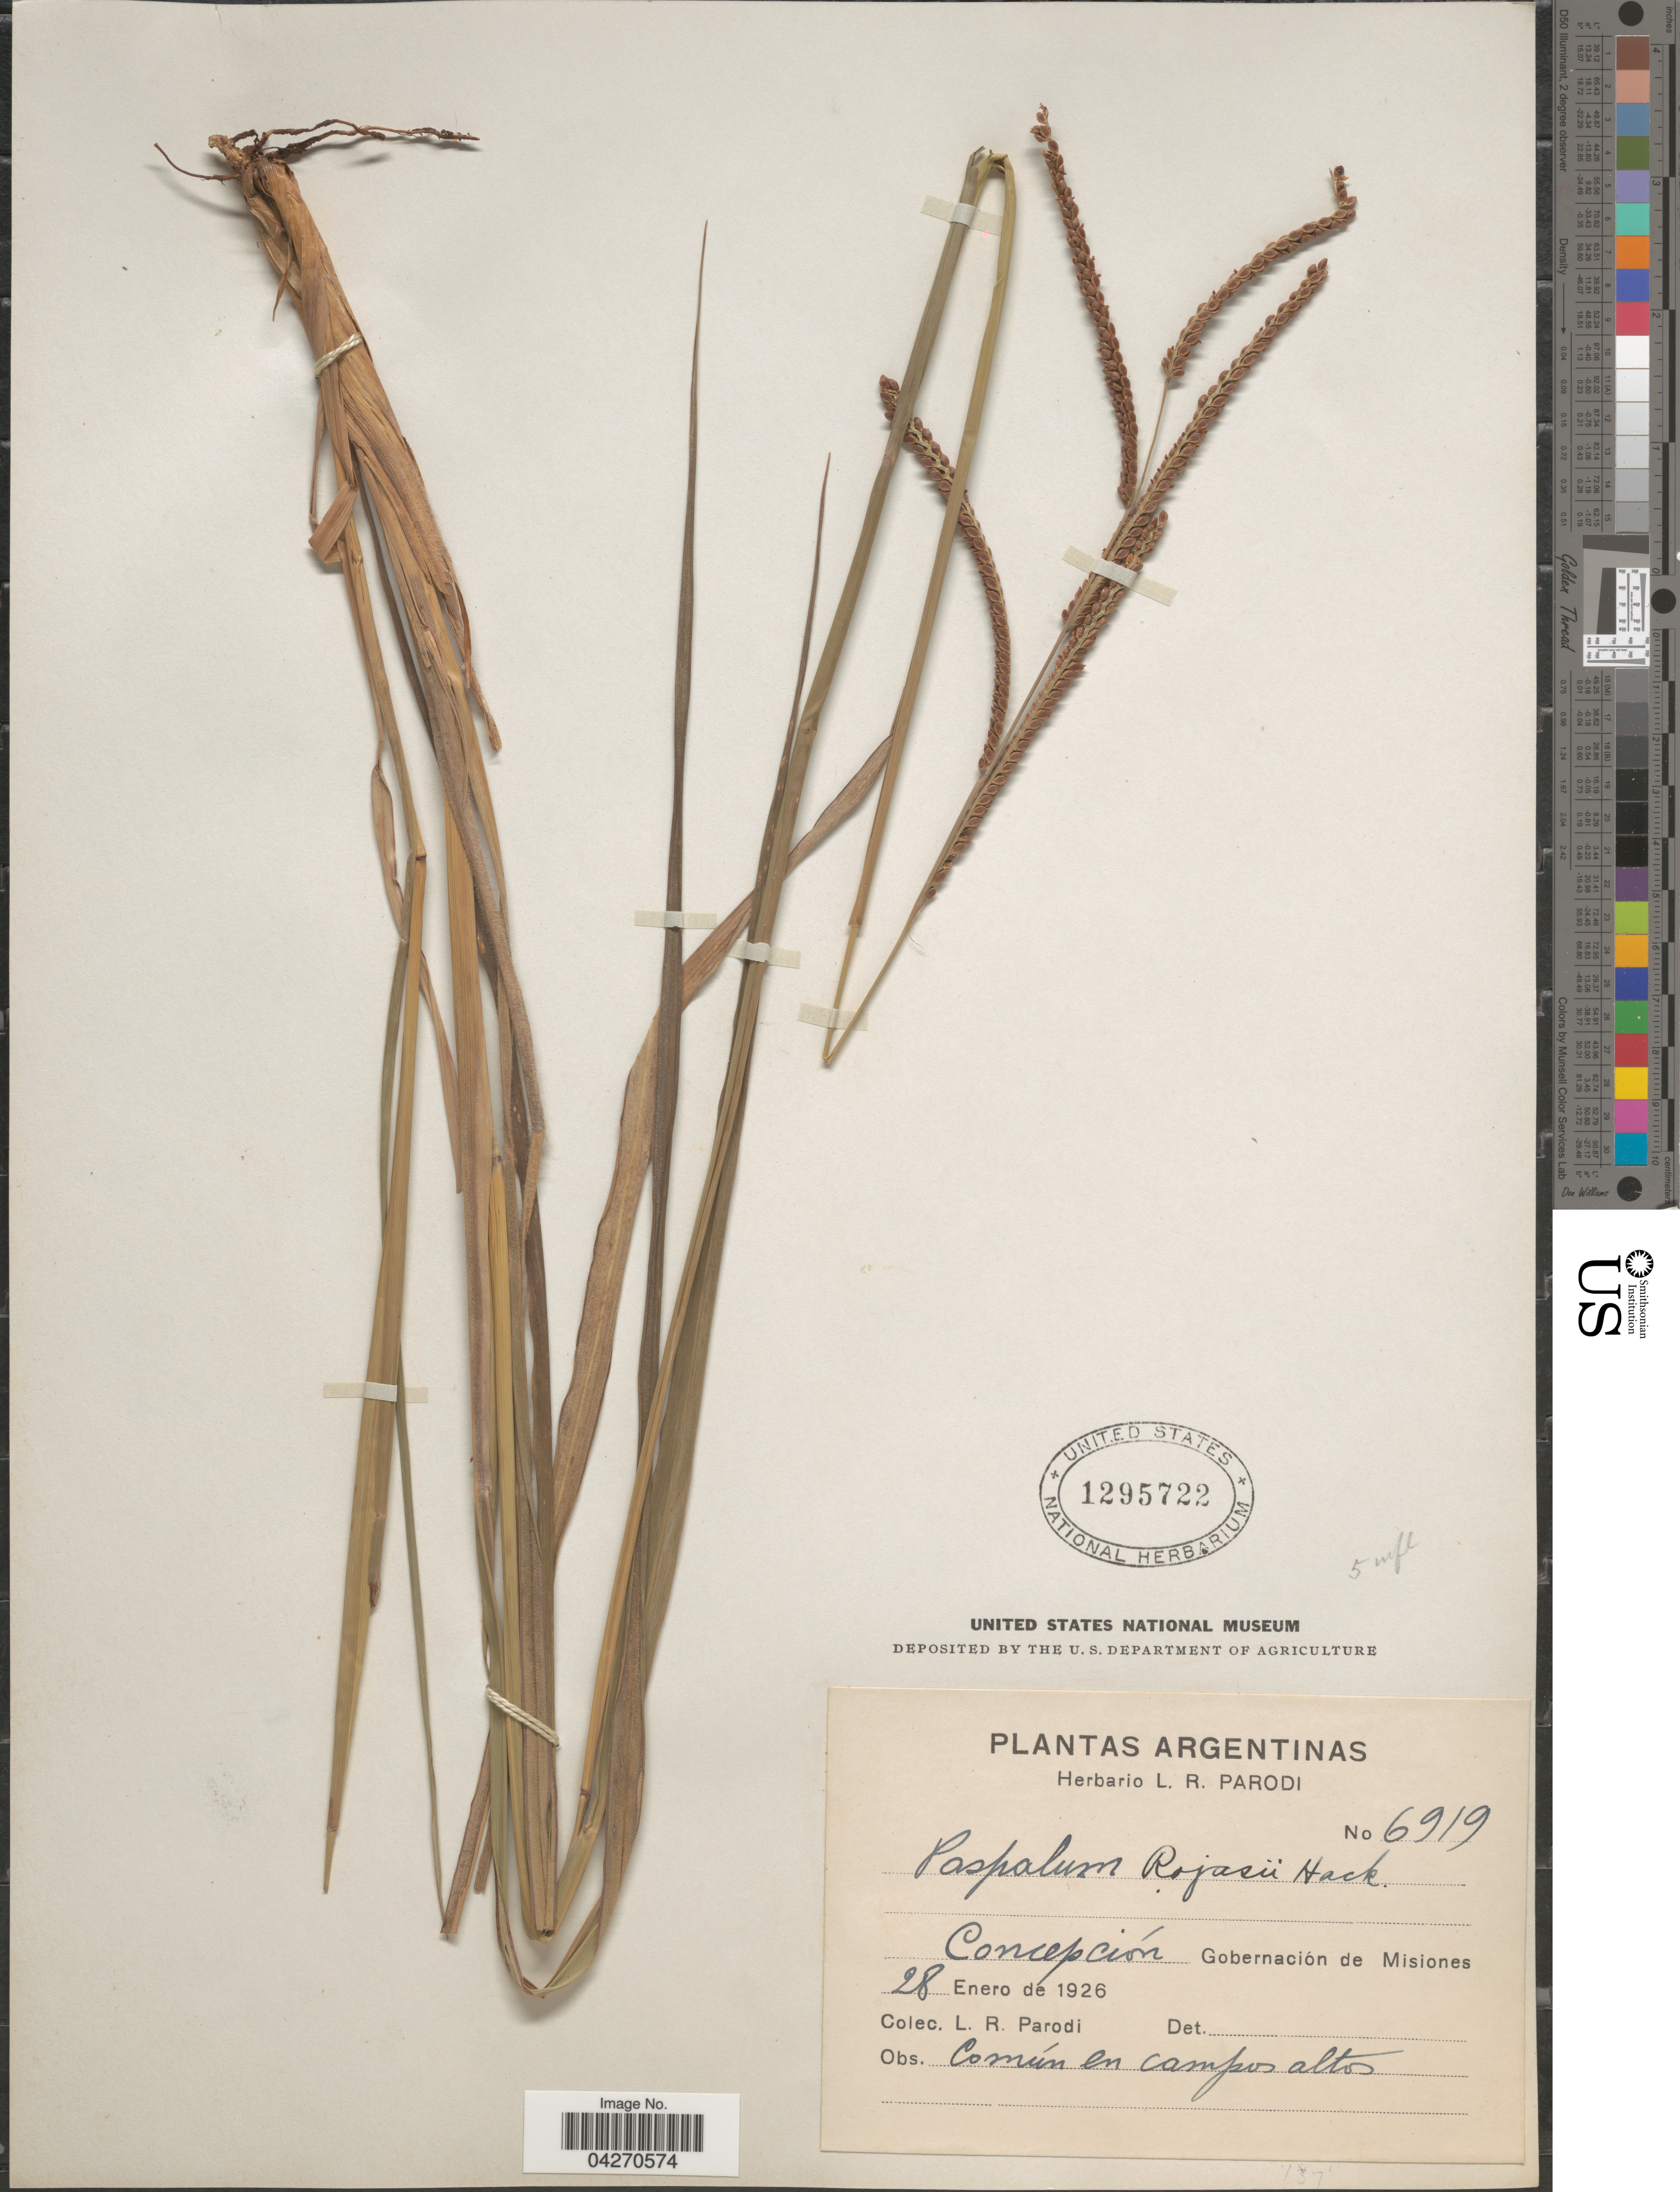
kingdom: Plantae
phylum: Tracheophyta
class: Liliopsida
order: Poales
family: Poaceae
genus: Paspalum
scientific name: Paspalum guenoarum var. rojasii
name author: (Hack.) Parodi ex Burkart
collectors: L. R. Parodi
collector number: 6919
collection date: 1926-01-28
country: Argentina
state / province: Misiones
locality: Concepción. Gobernación de Misiones.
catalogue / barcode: US 1295722